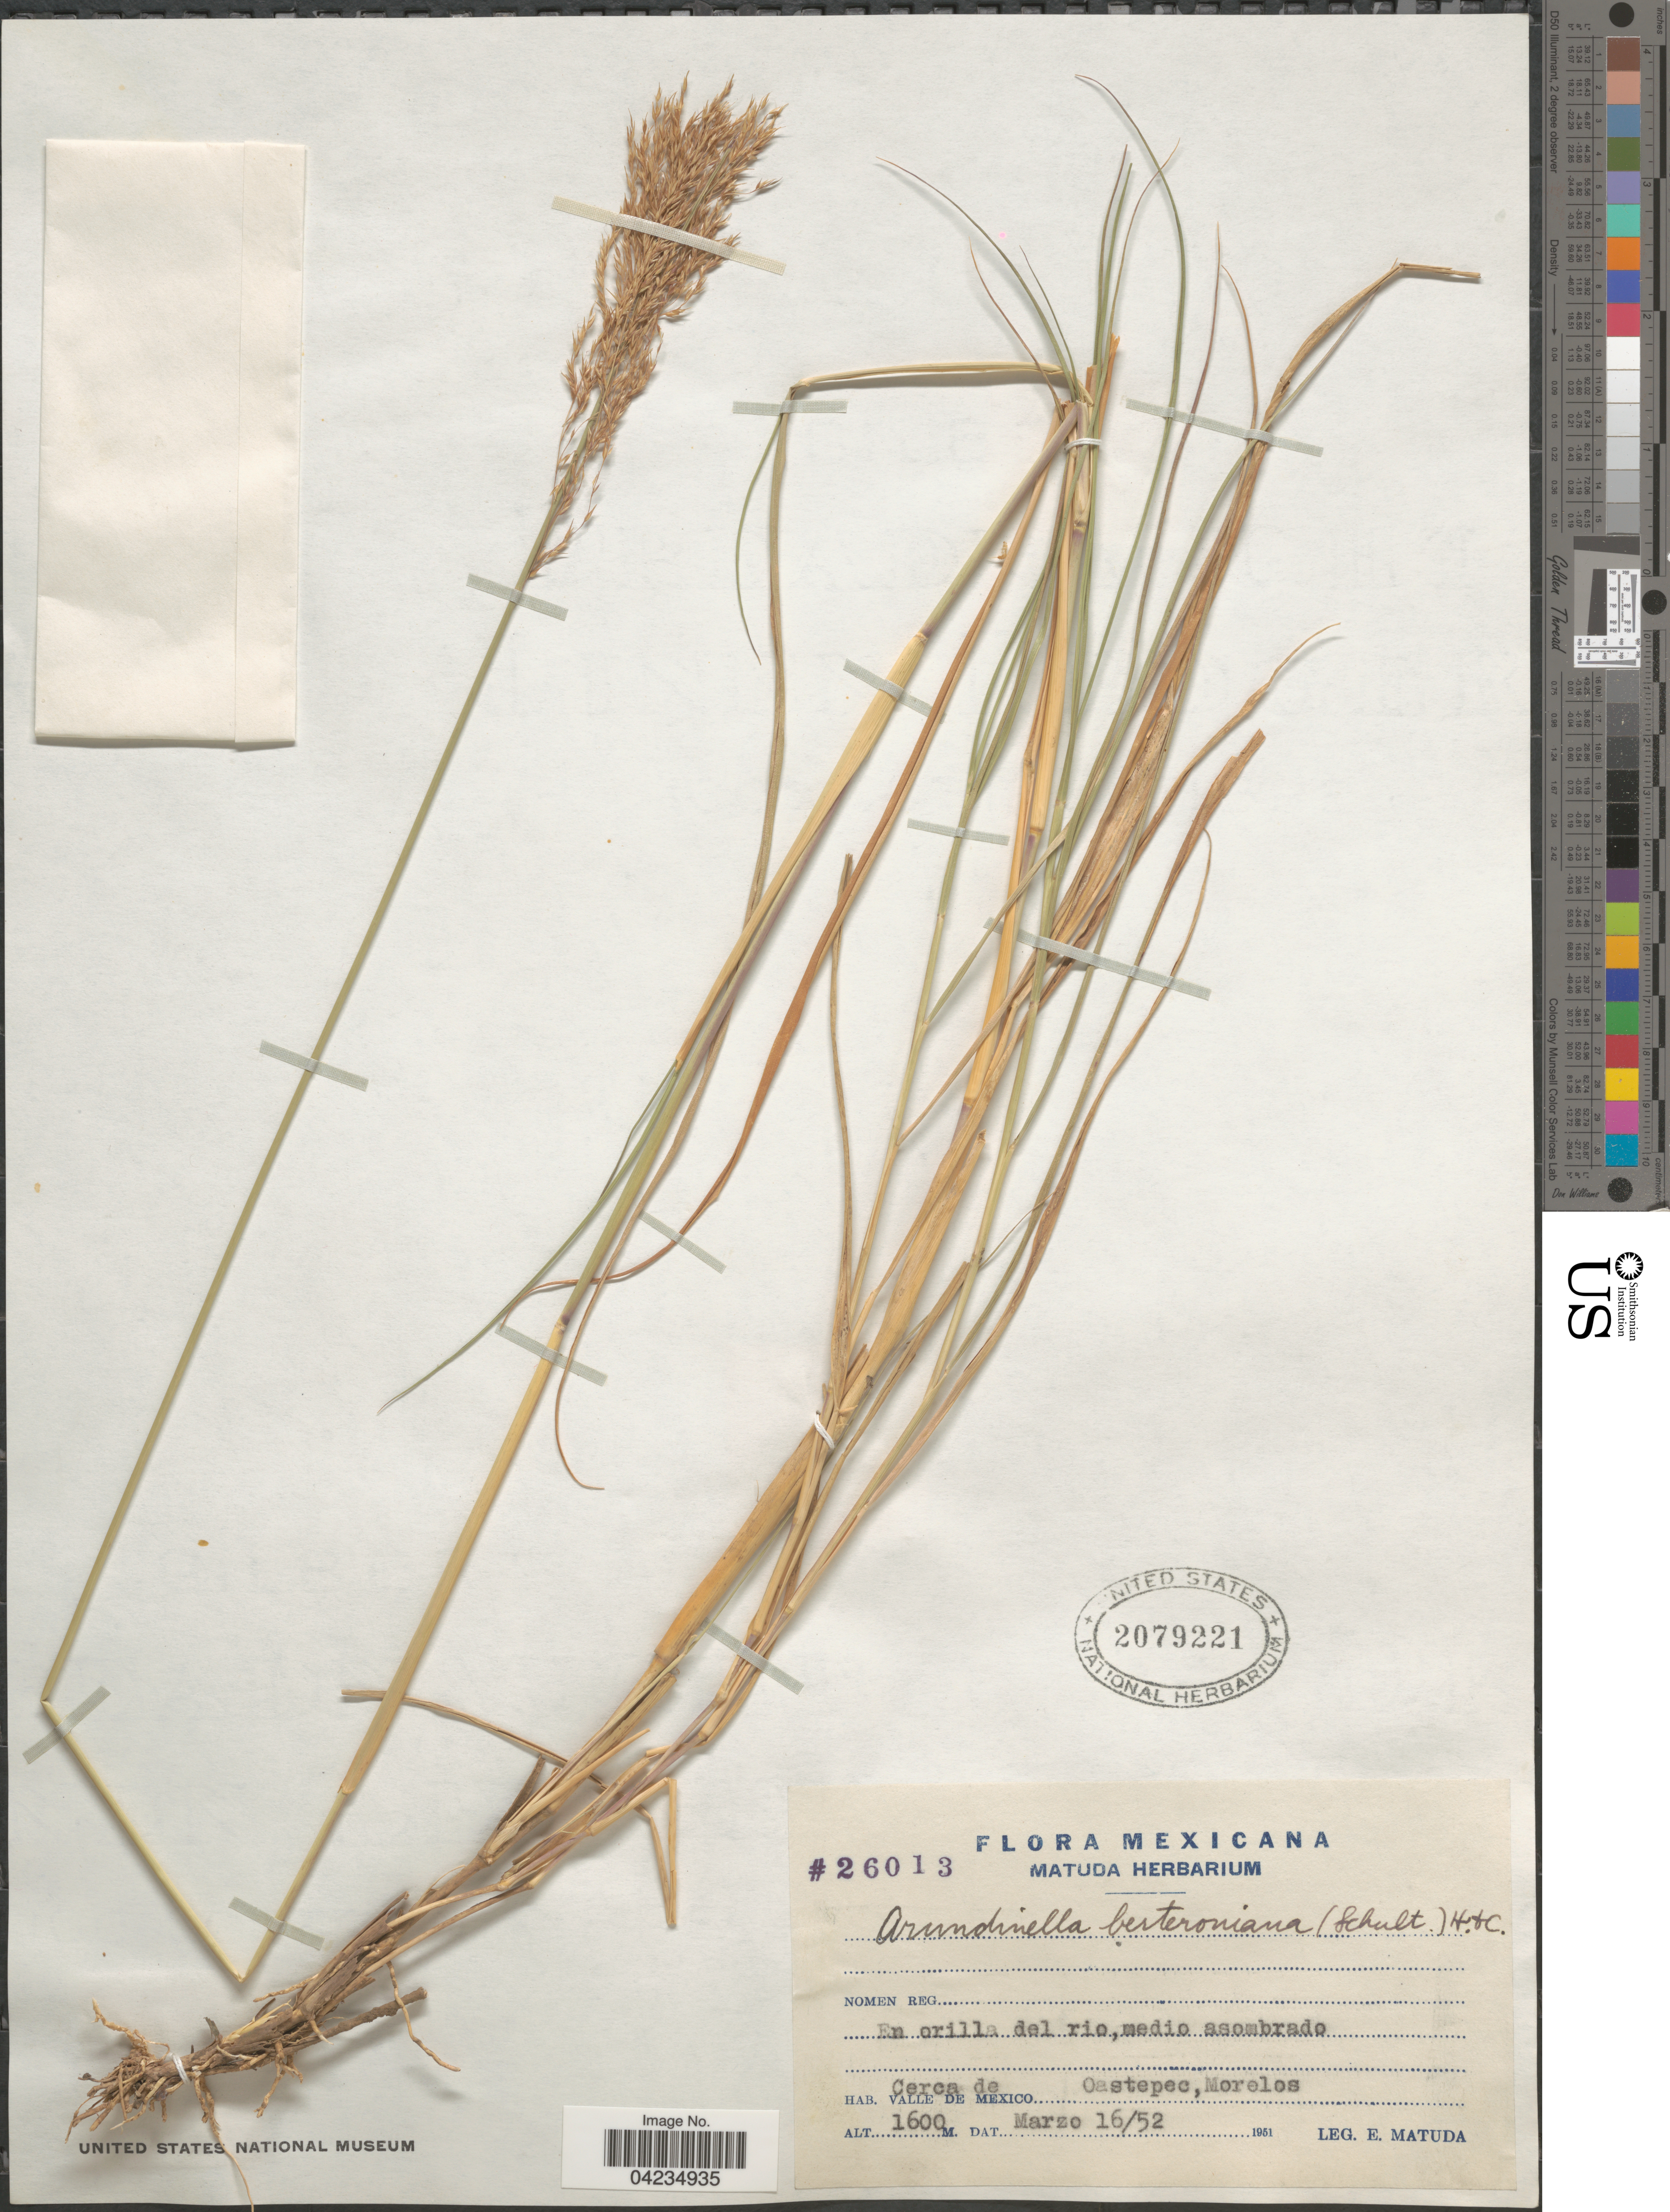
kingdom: Plantae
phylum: Tracheophyta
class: Liliopsida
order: Poales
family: Poaceae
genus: Arundinella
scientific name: Arundinella berteroniana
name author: (Schult.) Hitchc. & Chase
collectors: E. Matuda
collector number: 26013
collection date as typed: Transcribed d/m/y: 16/3/52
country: Mexico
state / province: Morelos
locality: En orilla del rio,medio asombrado. Cerca de Oastepec. Valle de Mexico.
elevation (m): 1600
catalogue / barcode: US 2079221